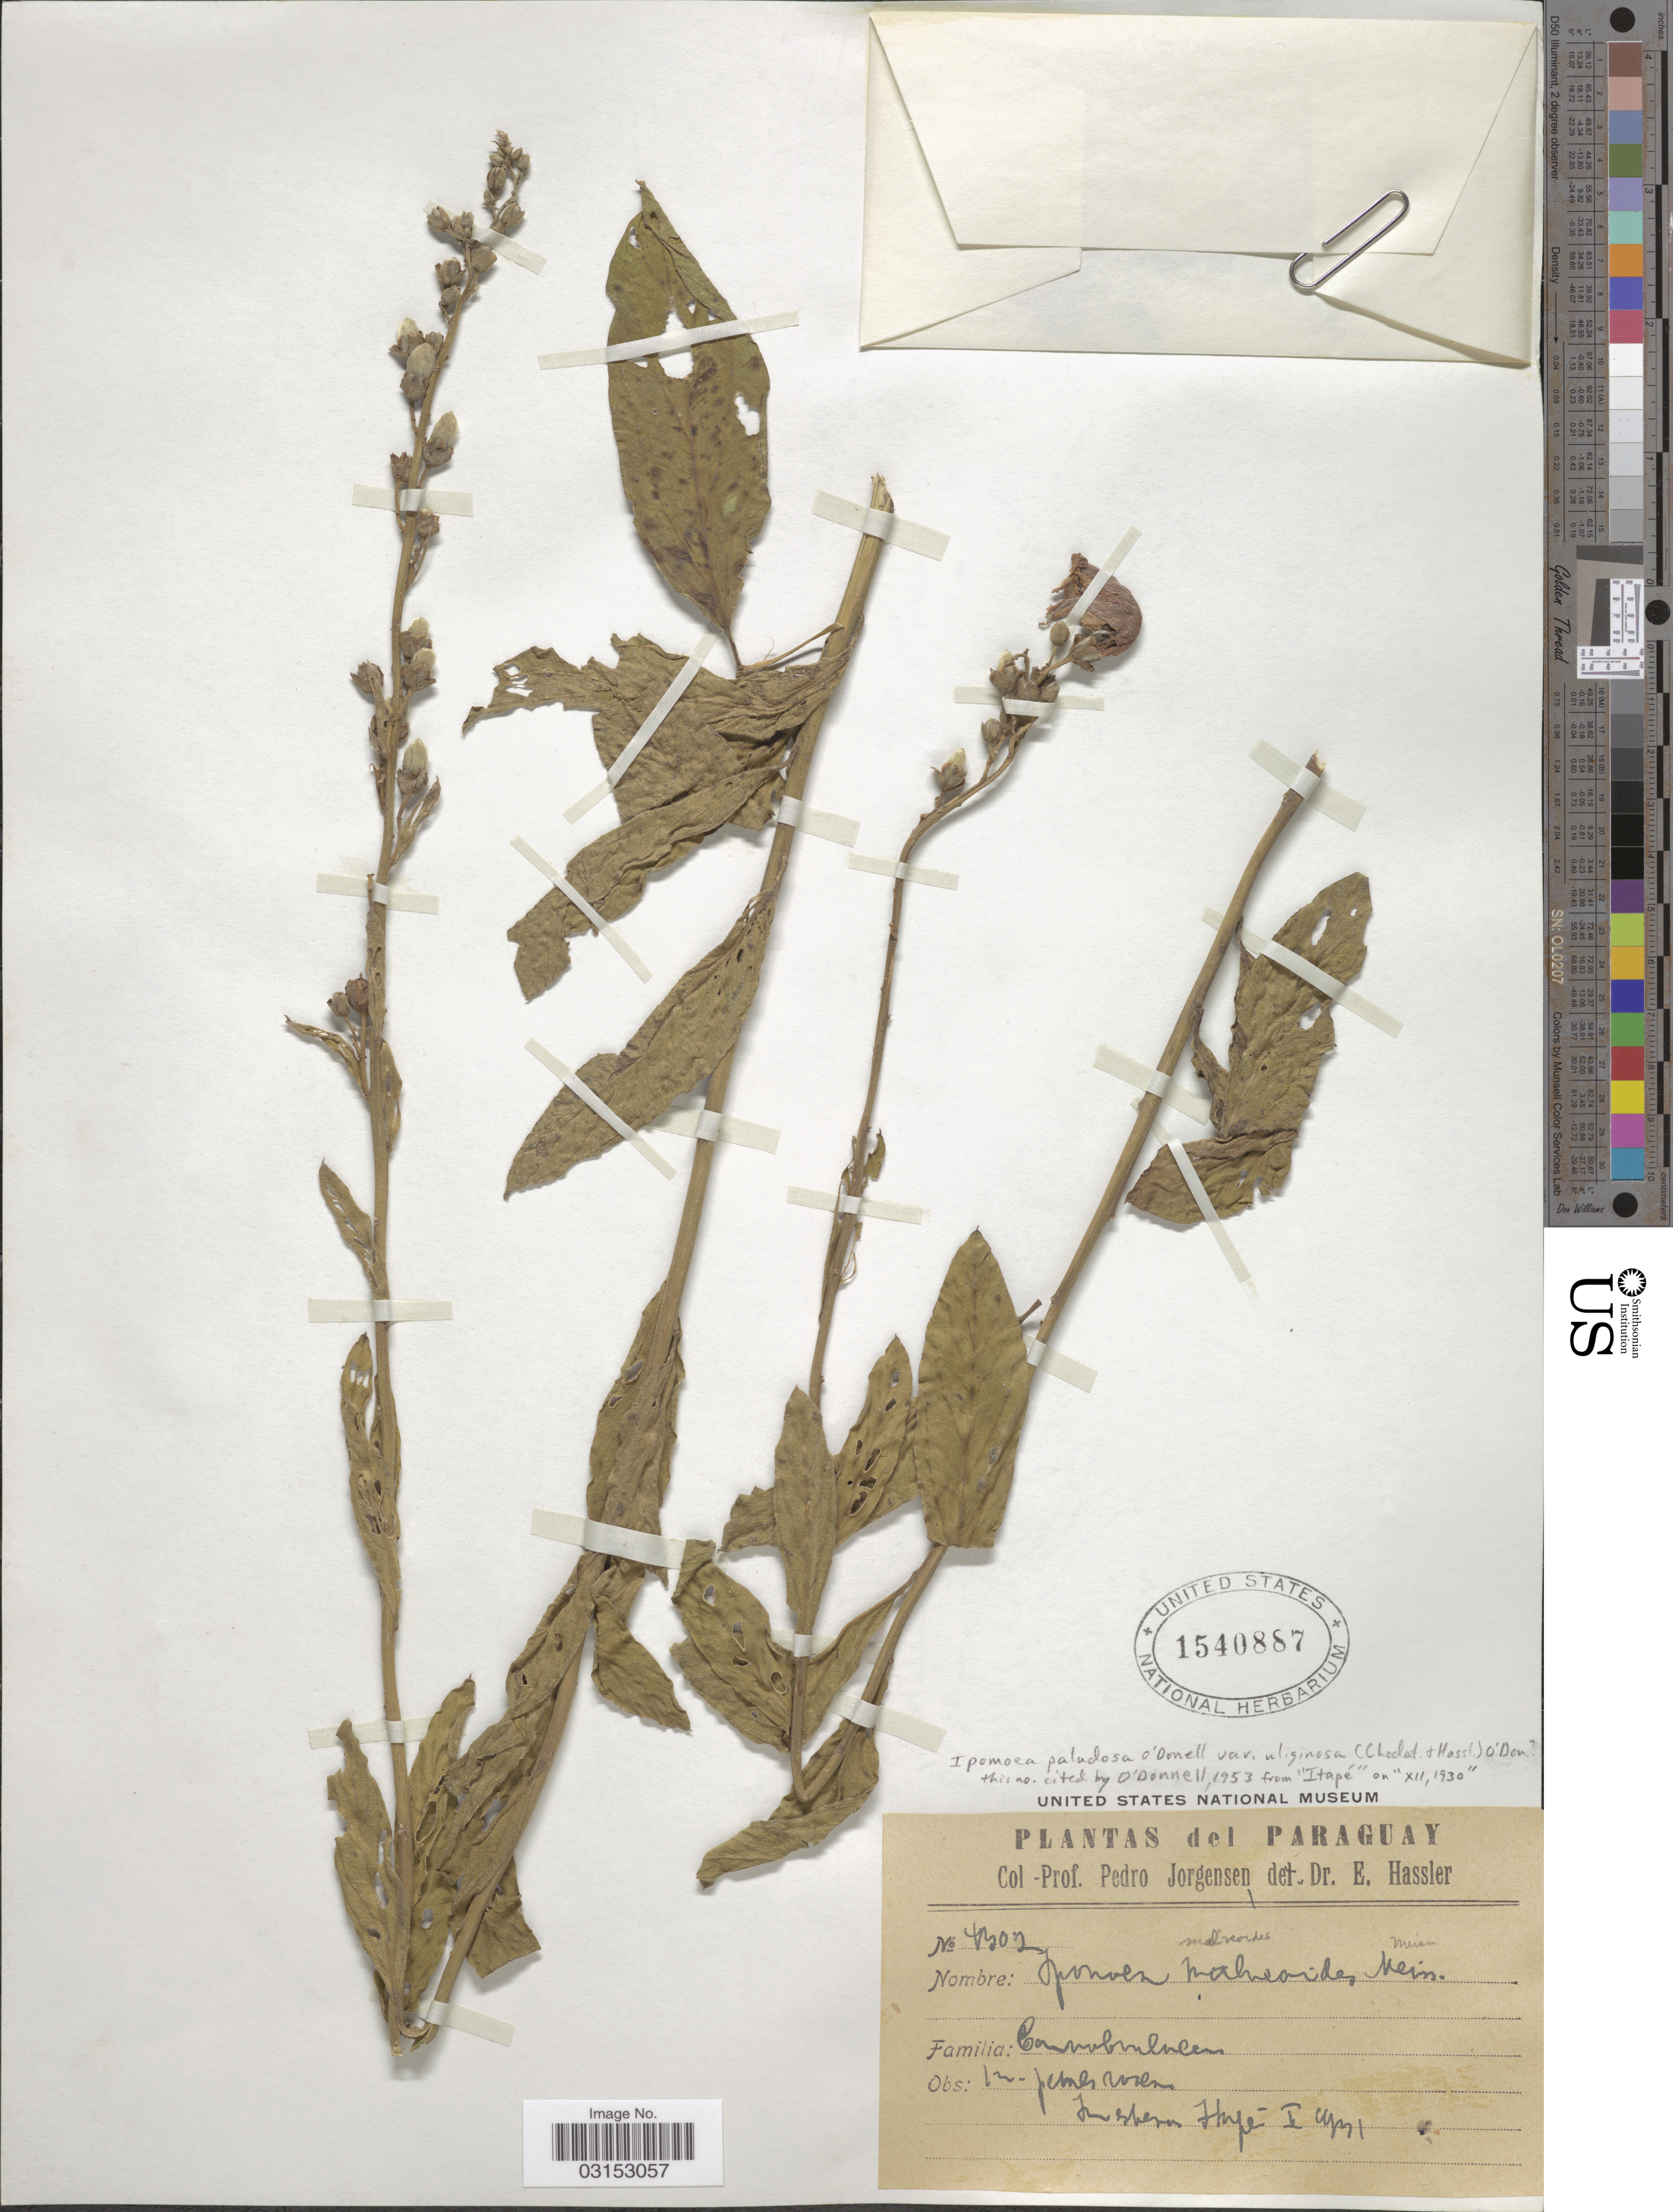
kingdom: Plantae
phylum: Tracheophyta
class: Magnoliopsida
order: Solanales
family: Convolvulaceae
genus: Ipomoea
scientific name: Ipomoea paludosa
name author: O'Donell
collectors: P. Jörgensen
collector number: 4302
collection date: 1931-01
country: Paraguay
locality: In esteros Itape.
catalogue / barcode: US 1540887